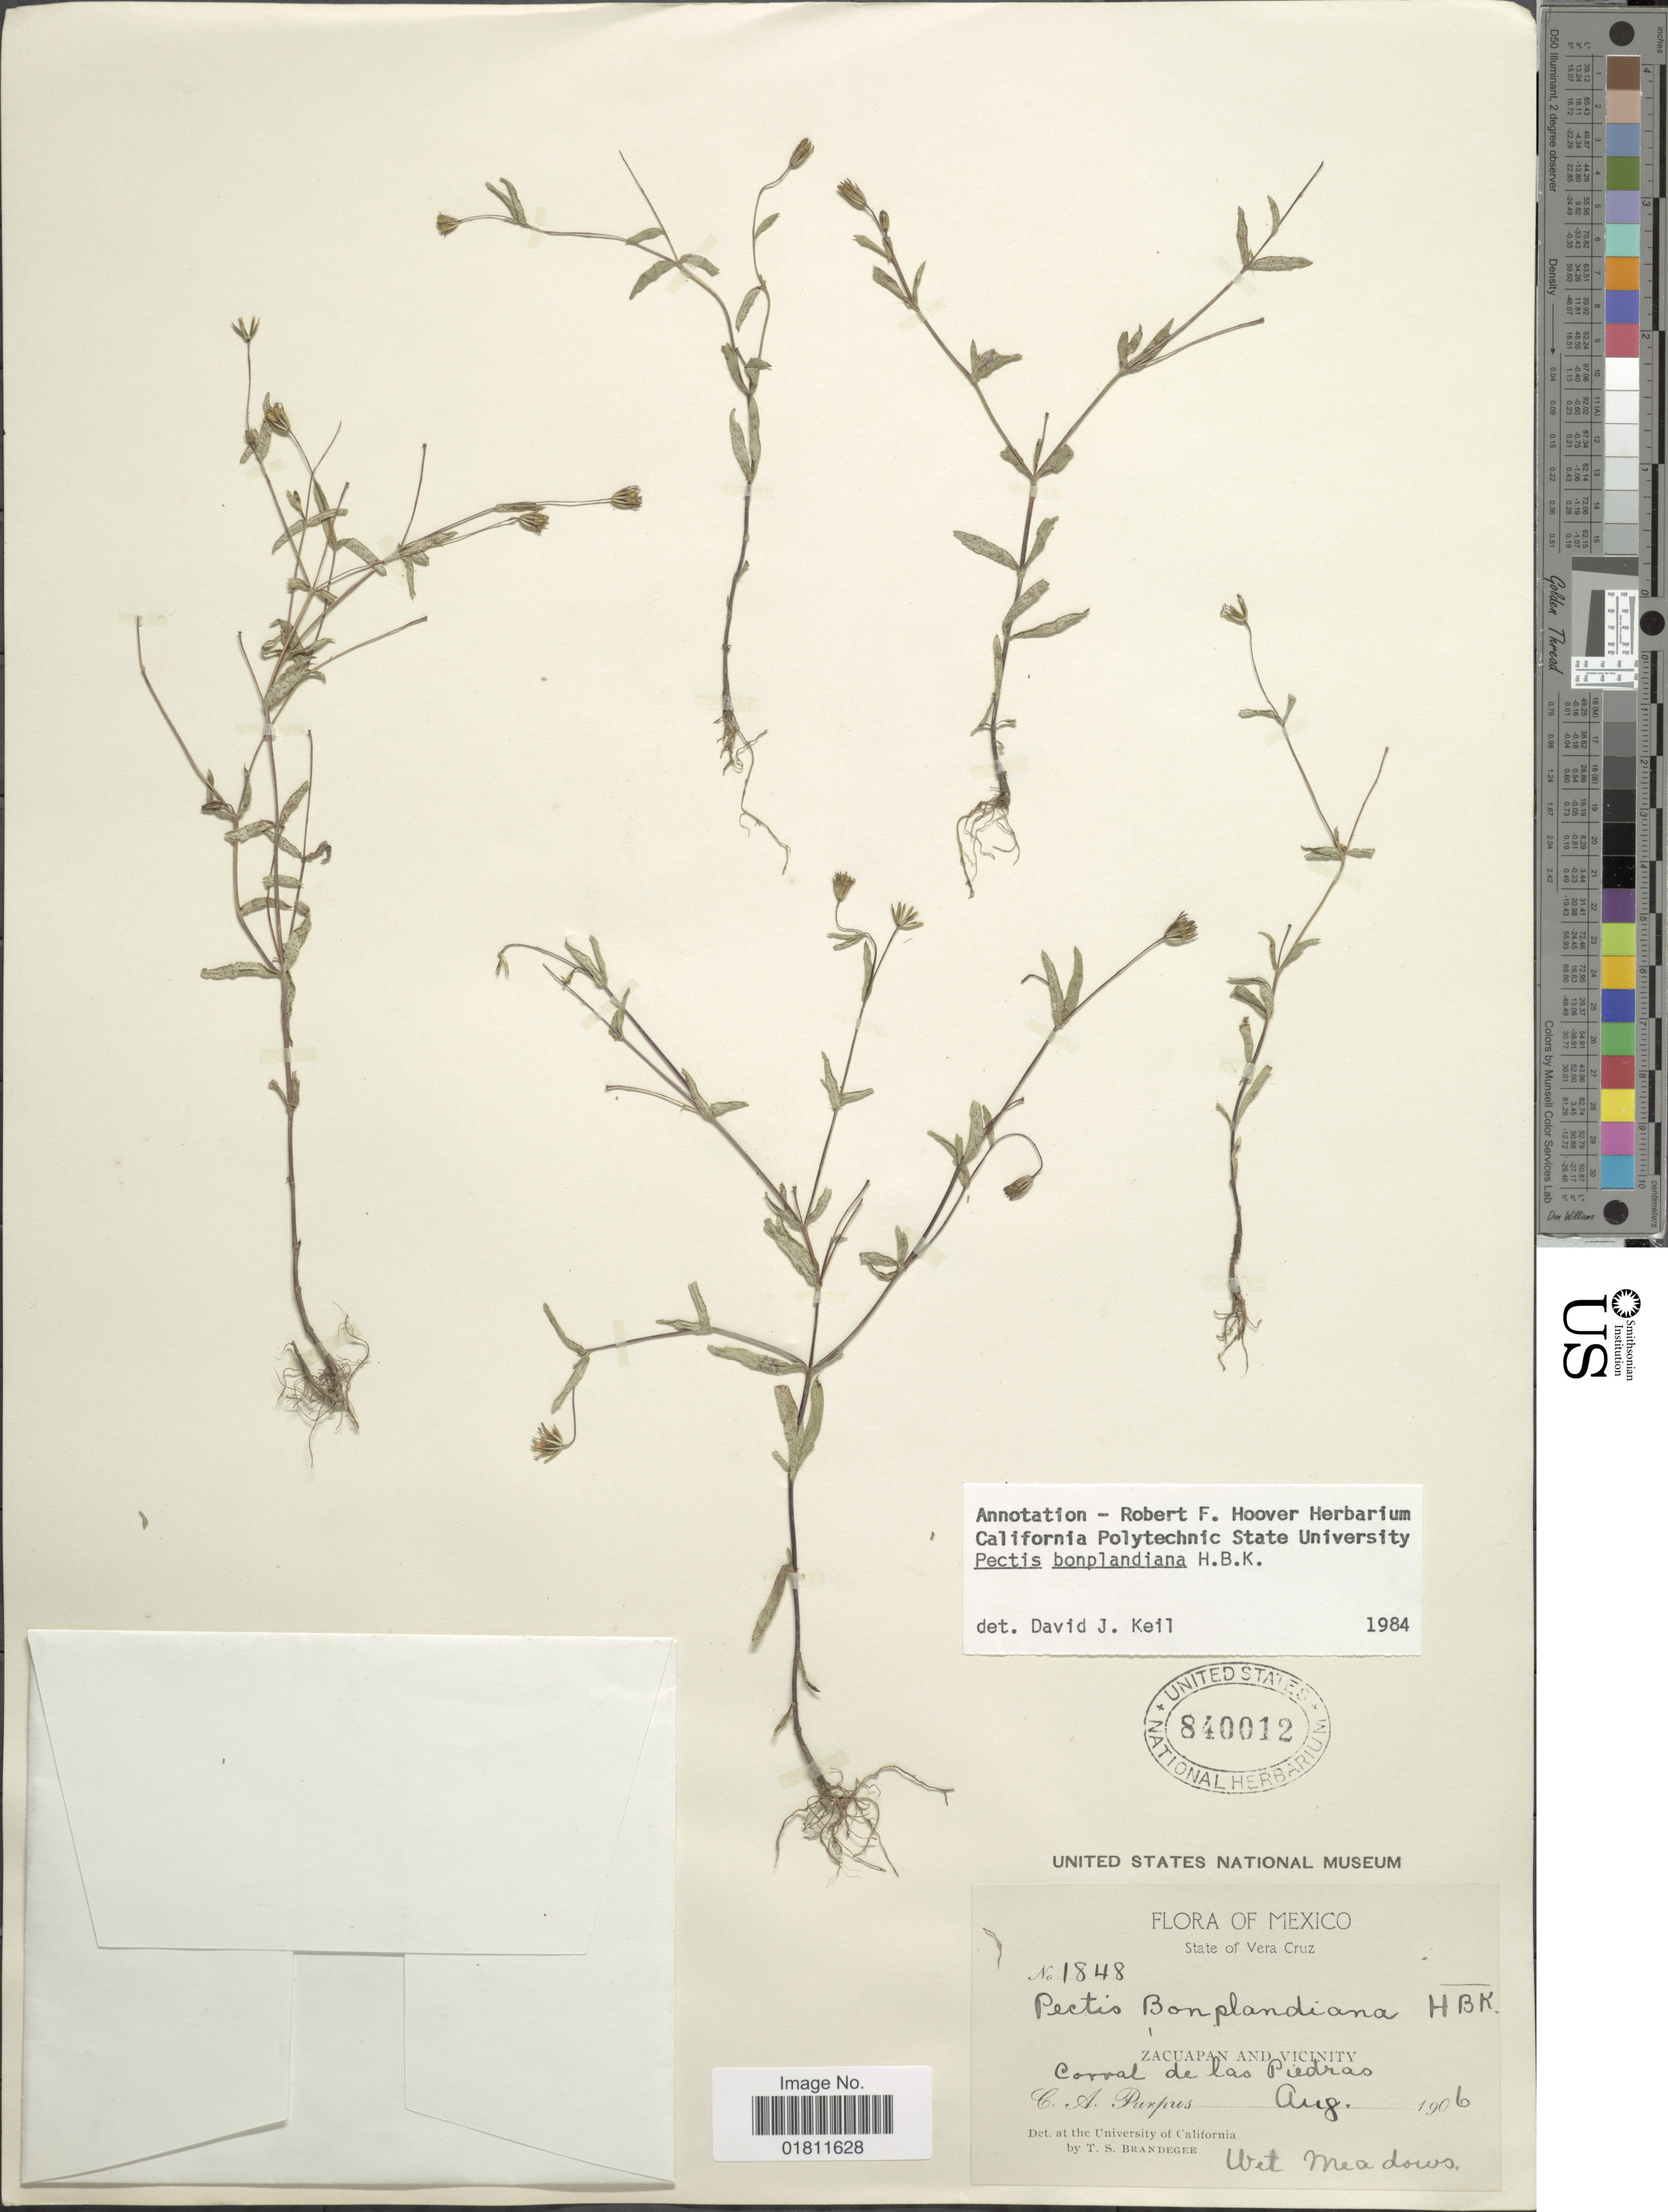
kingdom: Plantae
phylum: Tracheophyta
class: Magnoliopsida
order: Asterales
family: Asteraceae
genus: Pectis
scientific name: Pectis bonplandiana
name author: Kunth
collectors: C. A. Purpus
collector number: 1848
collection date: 1906-08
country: Mexico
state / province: Veracruz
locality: Mexico. State of Vera Cruz. Zacuapan and Vicinity, Corral de las Piedras.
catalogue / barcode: US 840012